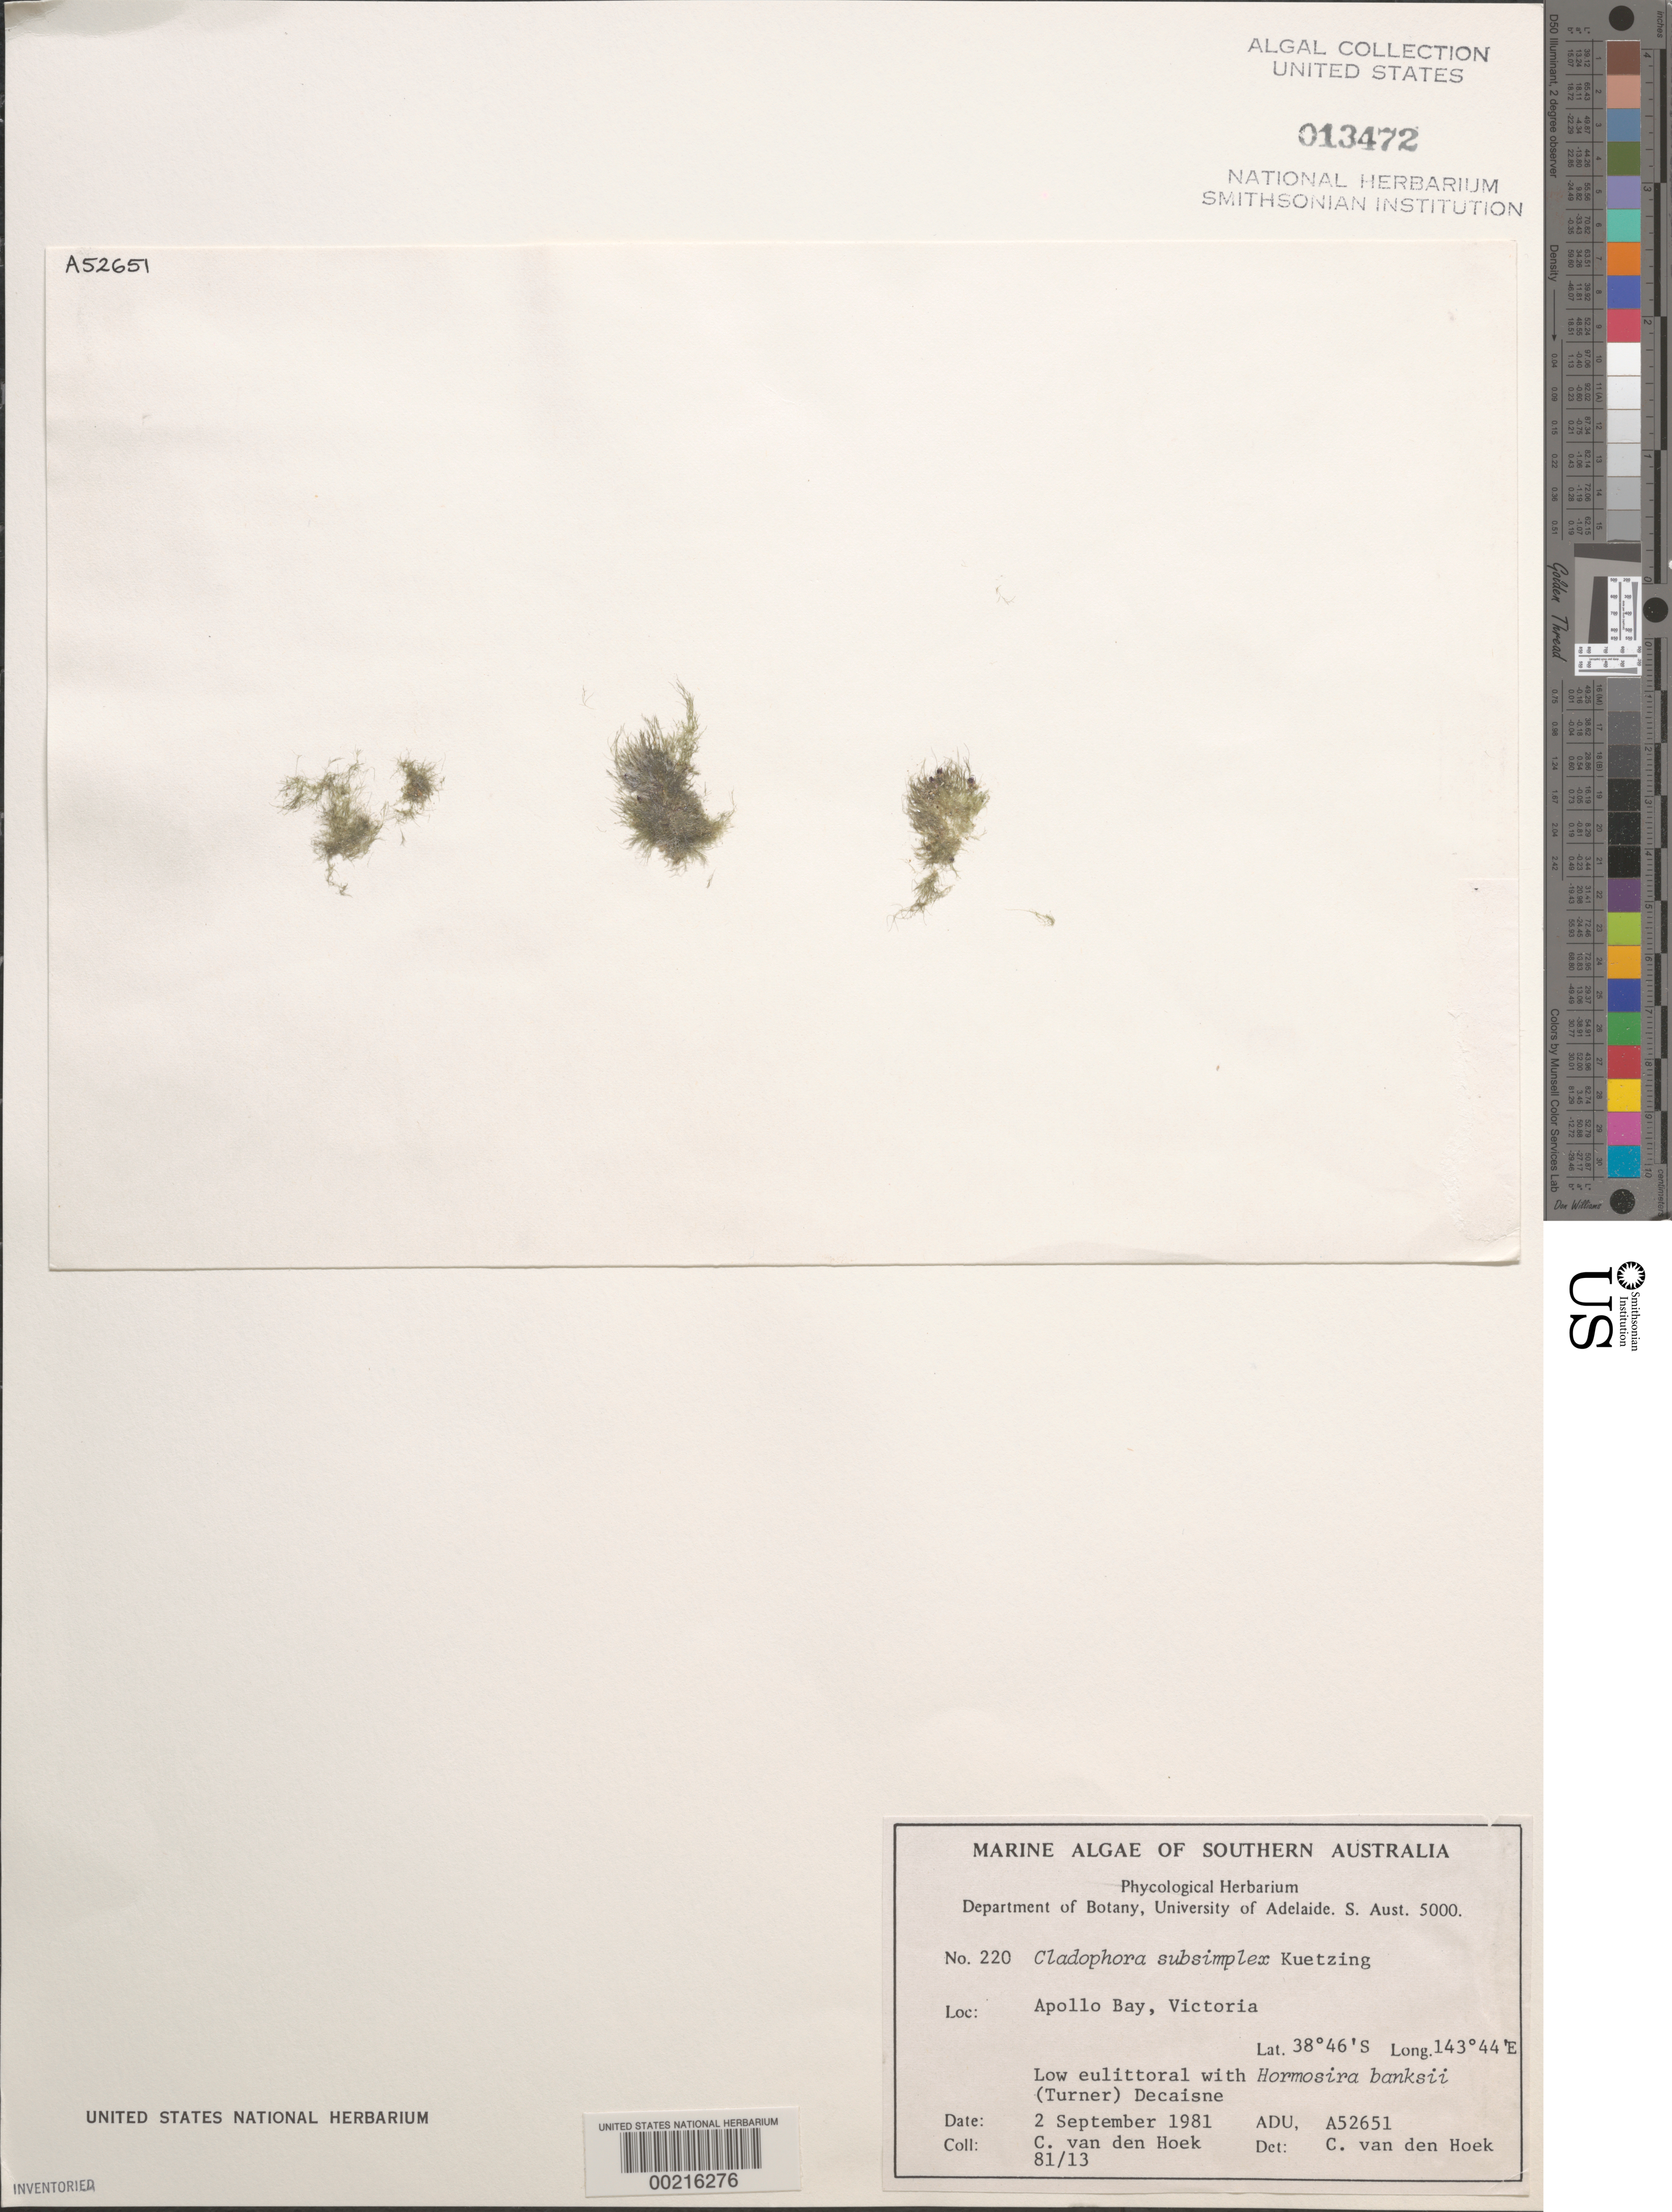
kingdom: Plantae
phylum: Chlorophyta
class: Ulvophyceae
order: Cladophorales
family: Cladophoraceae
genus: Cladophora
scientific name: Cladophora subsimplex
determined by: Hoek, C. van den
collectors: C. van den Hoek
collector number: ADU A52651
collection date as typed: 02 Sep 1981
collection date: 1981-09-02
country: Australia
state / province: Victoria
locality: Apollo bay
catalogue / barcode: US 13472